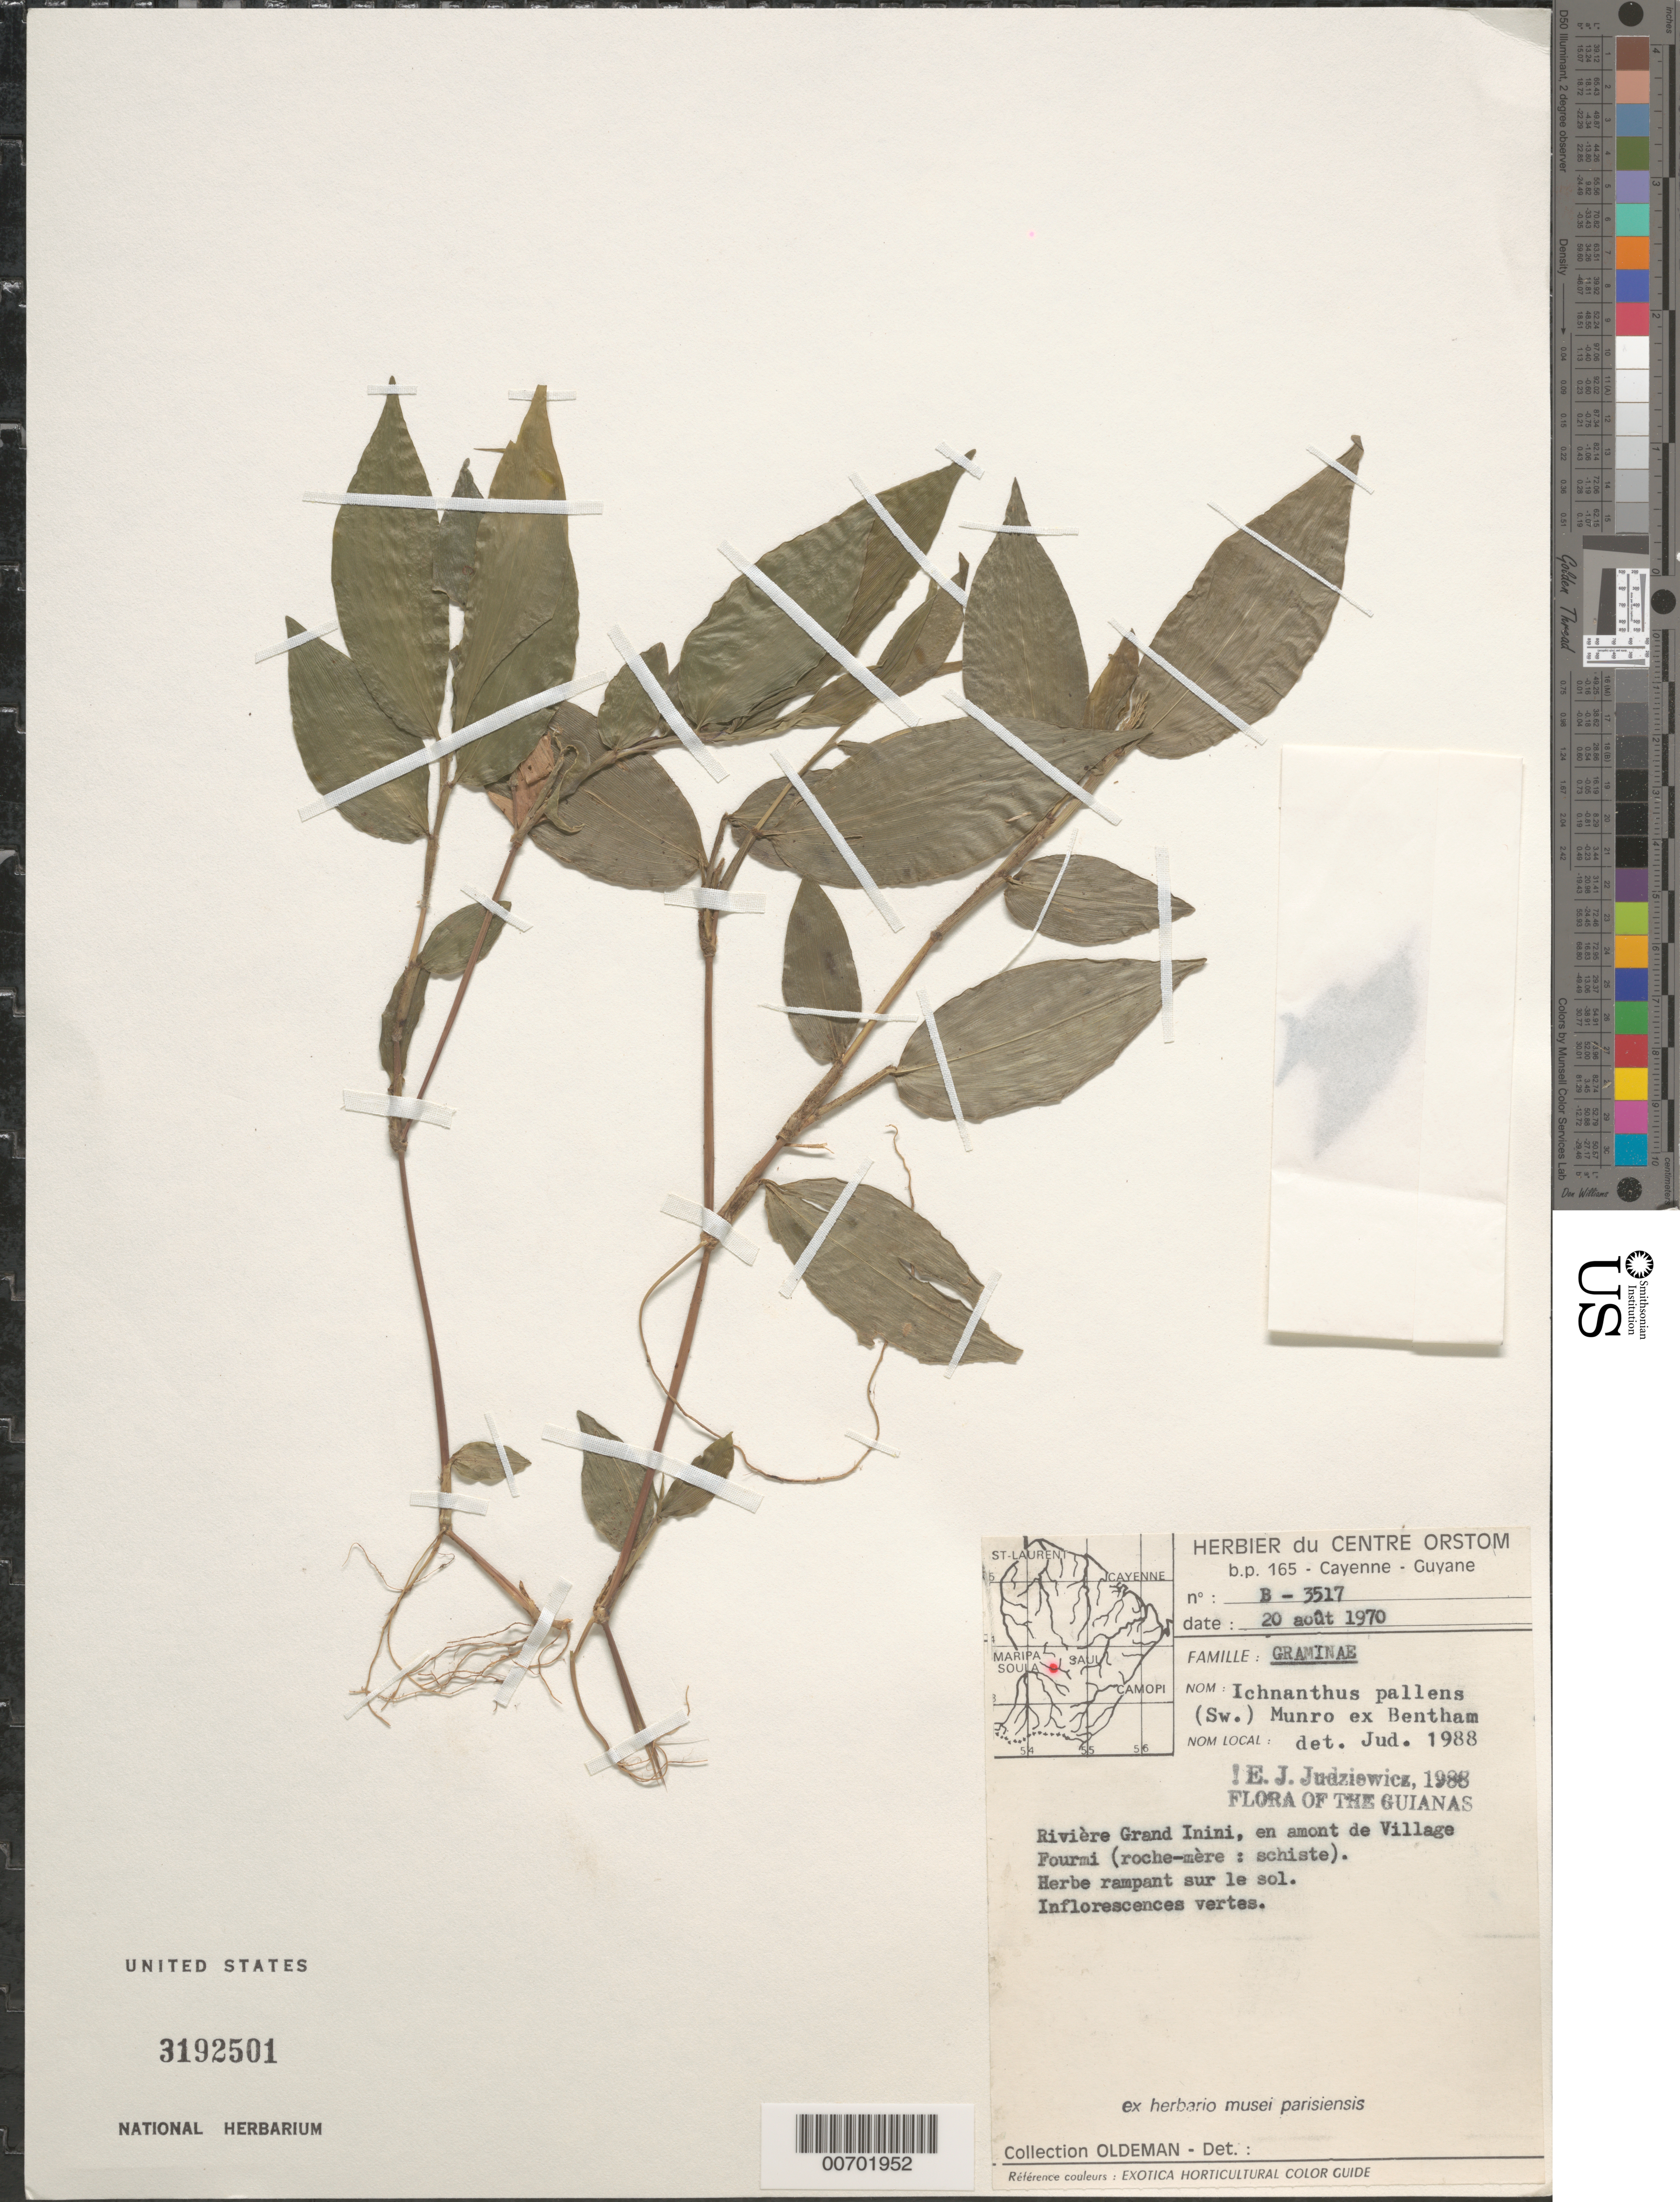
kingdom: Plantae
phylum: Tracheophyta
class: Liliopsida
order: Poales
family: Poaceae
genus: Ichnanthus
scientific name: Ichnanthus pallens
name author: (Sw.) Munro ex Benth.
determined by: Judziewicz, E. J.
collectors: R. Oldeman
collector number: B 3517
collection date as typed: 20-Aug-70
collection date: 1970-08-20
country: French Guiana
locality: Village Fourmi, Riv. Grand Inini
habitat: Fourmi (roche-mère:schiste)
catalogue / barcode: US 3192501